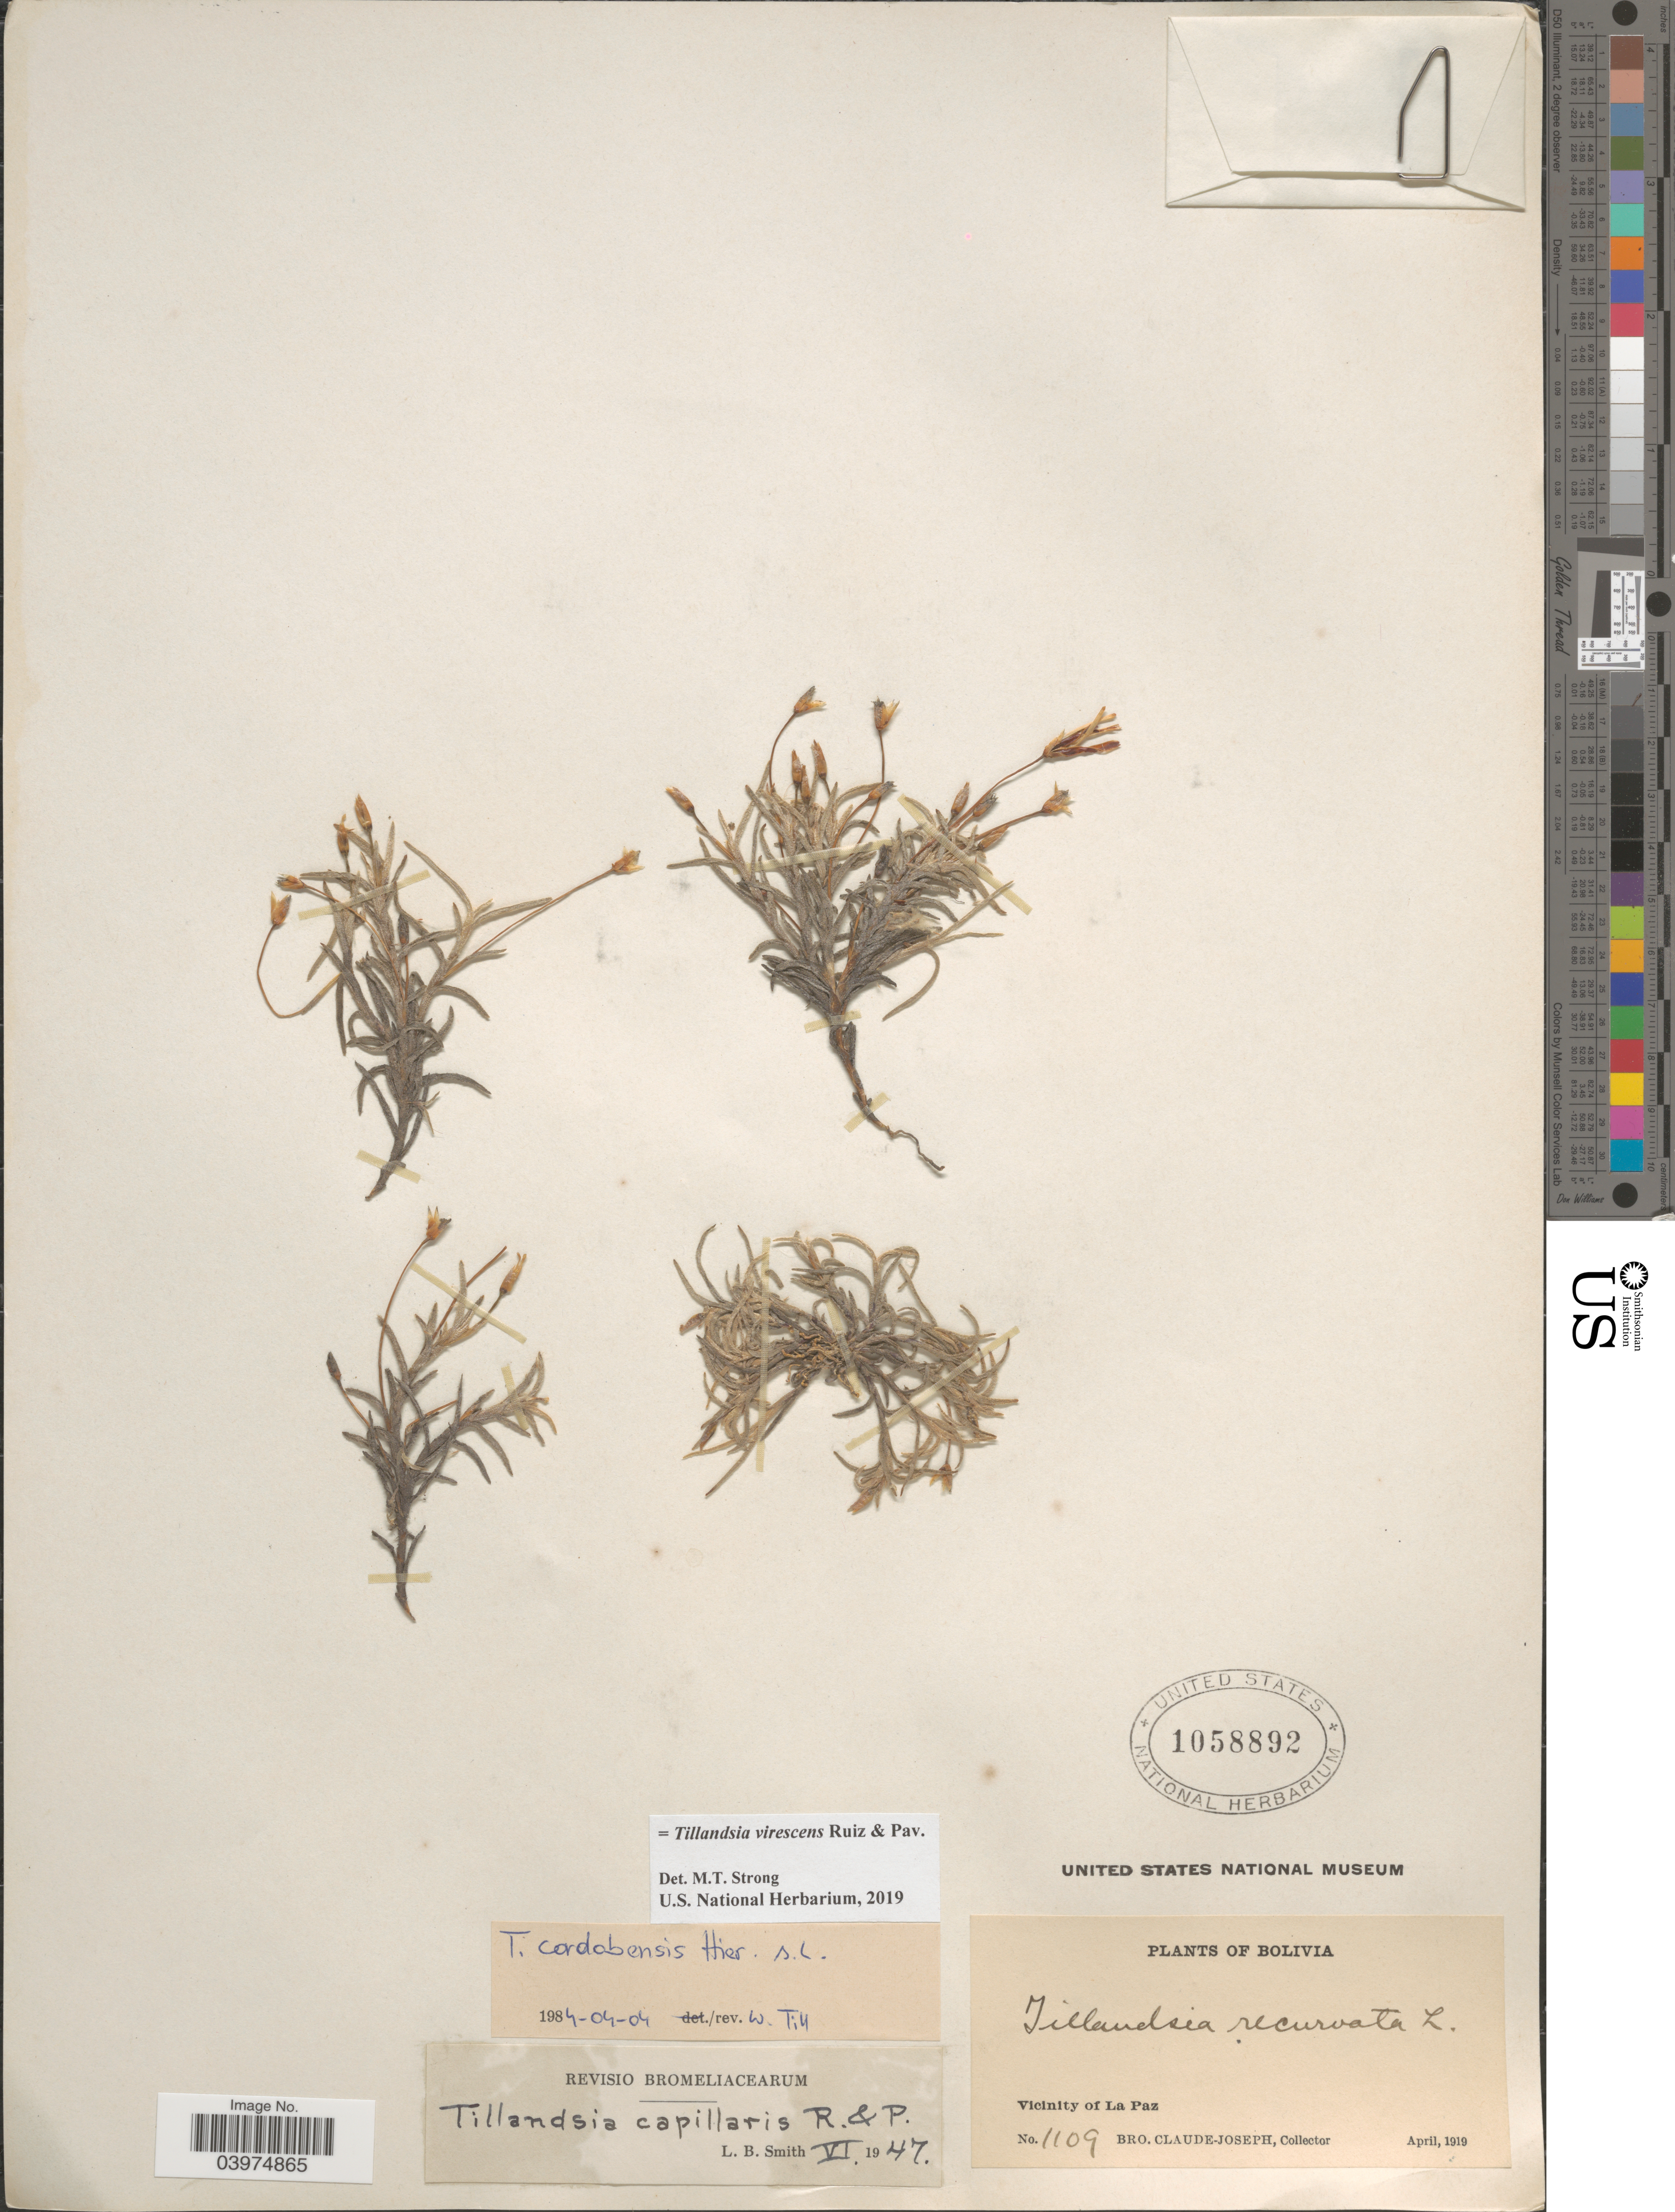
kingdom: Plantae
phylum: Tracheophyta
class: Liliopsida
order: Poales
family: Bromeliaceae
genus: Tillandsia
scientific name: Tillandsia virescens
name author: Ruiz & Pav.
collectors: Bro. Claude-Joseph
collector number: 1109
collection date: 1919-04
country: Bolivia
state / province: La Paz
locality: Vicinity of La Paz.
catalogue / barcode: US 1058892